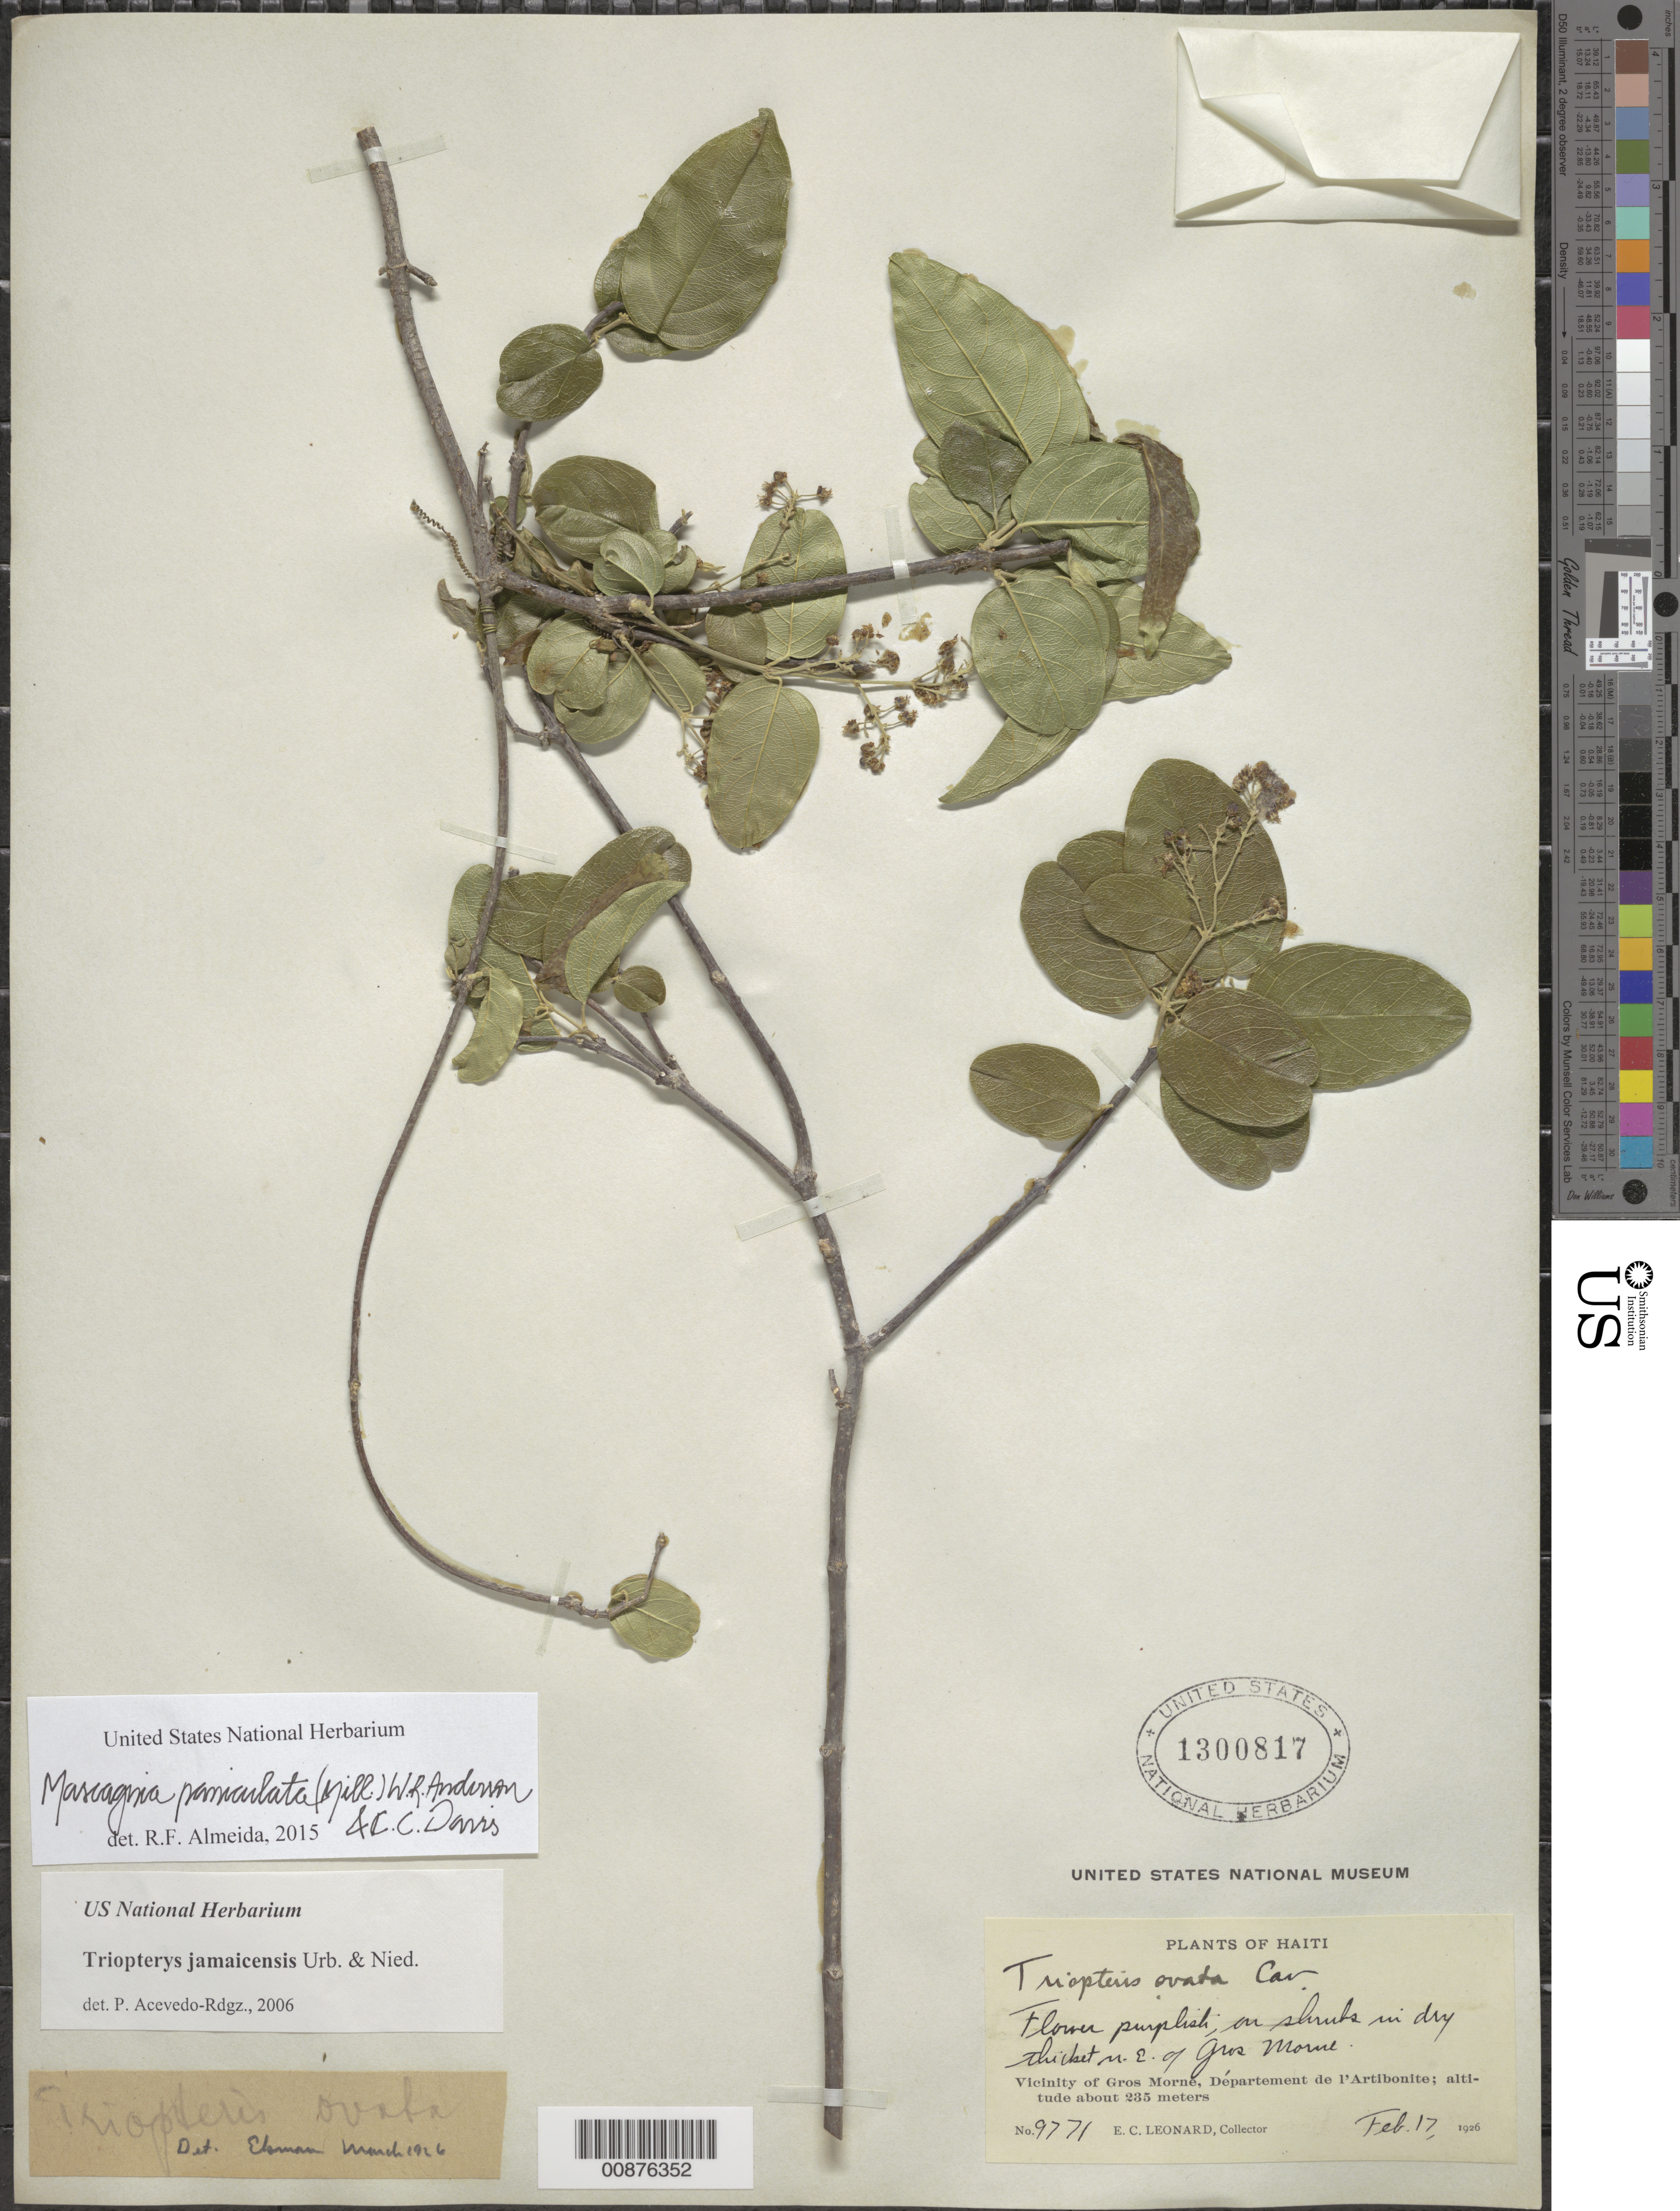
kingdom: Plantae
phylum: Tracheophyta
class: Magnoliopsida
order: Malpighiales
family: Malpighiaceae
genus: Mascagnia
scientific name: Mascagnia paniculata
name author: (Mill.) W.R. Anderson & C. Davis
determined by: De Almeida, R. F., (HUEFS), Universidade Estadual de Feira de Santana (BRAZIL)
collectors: E. C. Leonard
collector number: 9771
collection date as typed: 17 Feb 1926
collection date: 1926-02-17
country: Haiti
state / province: Artibonite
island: Hispaniola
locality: Vicinity of Gros Morne, NE of town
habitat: On shrubs in dry thicket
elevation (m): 235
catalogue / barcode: US 1300817